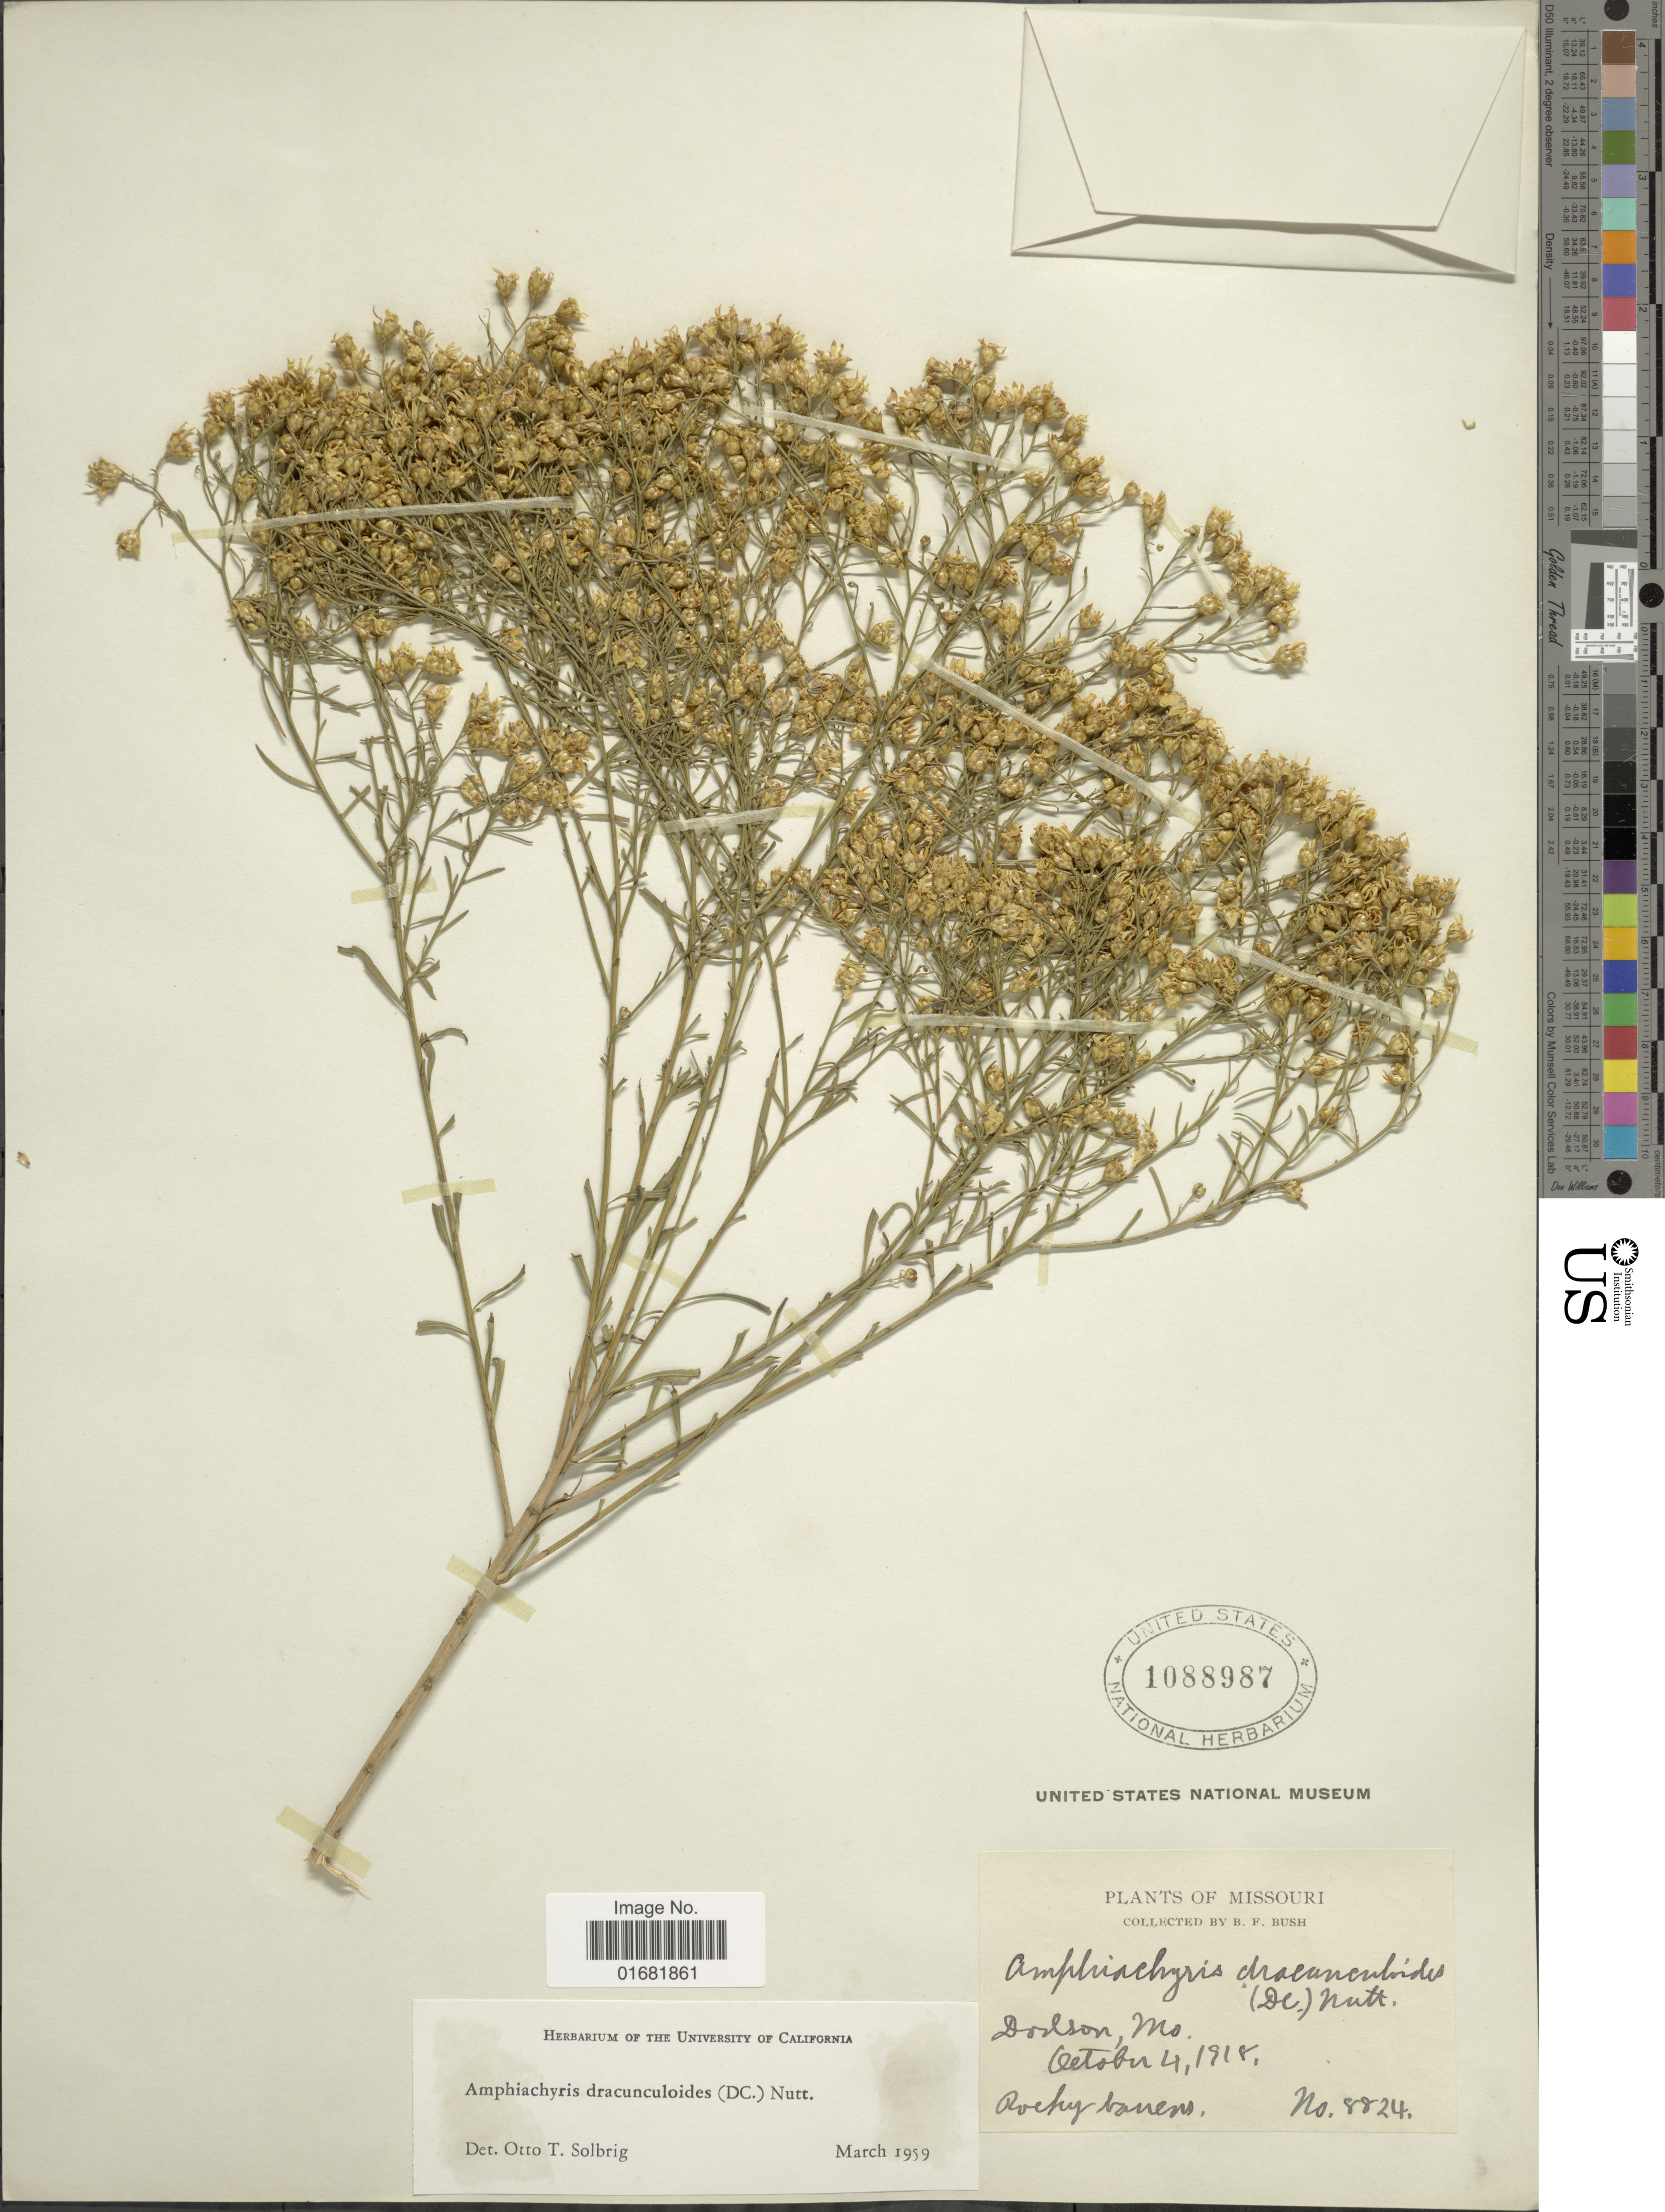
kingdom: Plantae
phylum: Tracheophyta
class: Magnoliopsida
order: Asterales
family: Asteraceae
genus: Amphiachyris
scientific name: Amphiachyris dracunculoides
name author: (DC.) Nutt.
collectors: B. F. Bush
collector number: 8824*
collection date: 1918-10-04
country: United States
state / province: Missouri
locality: Dodson Mo.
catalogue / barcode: US 1088987